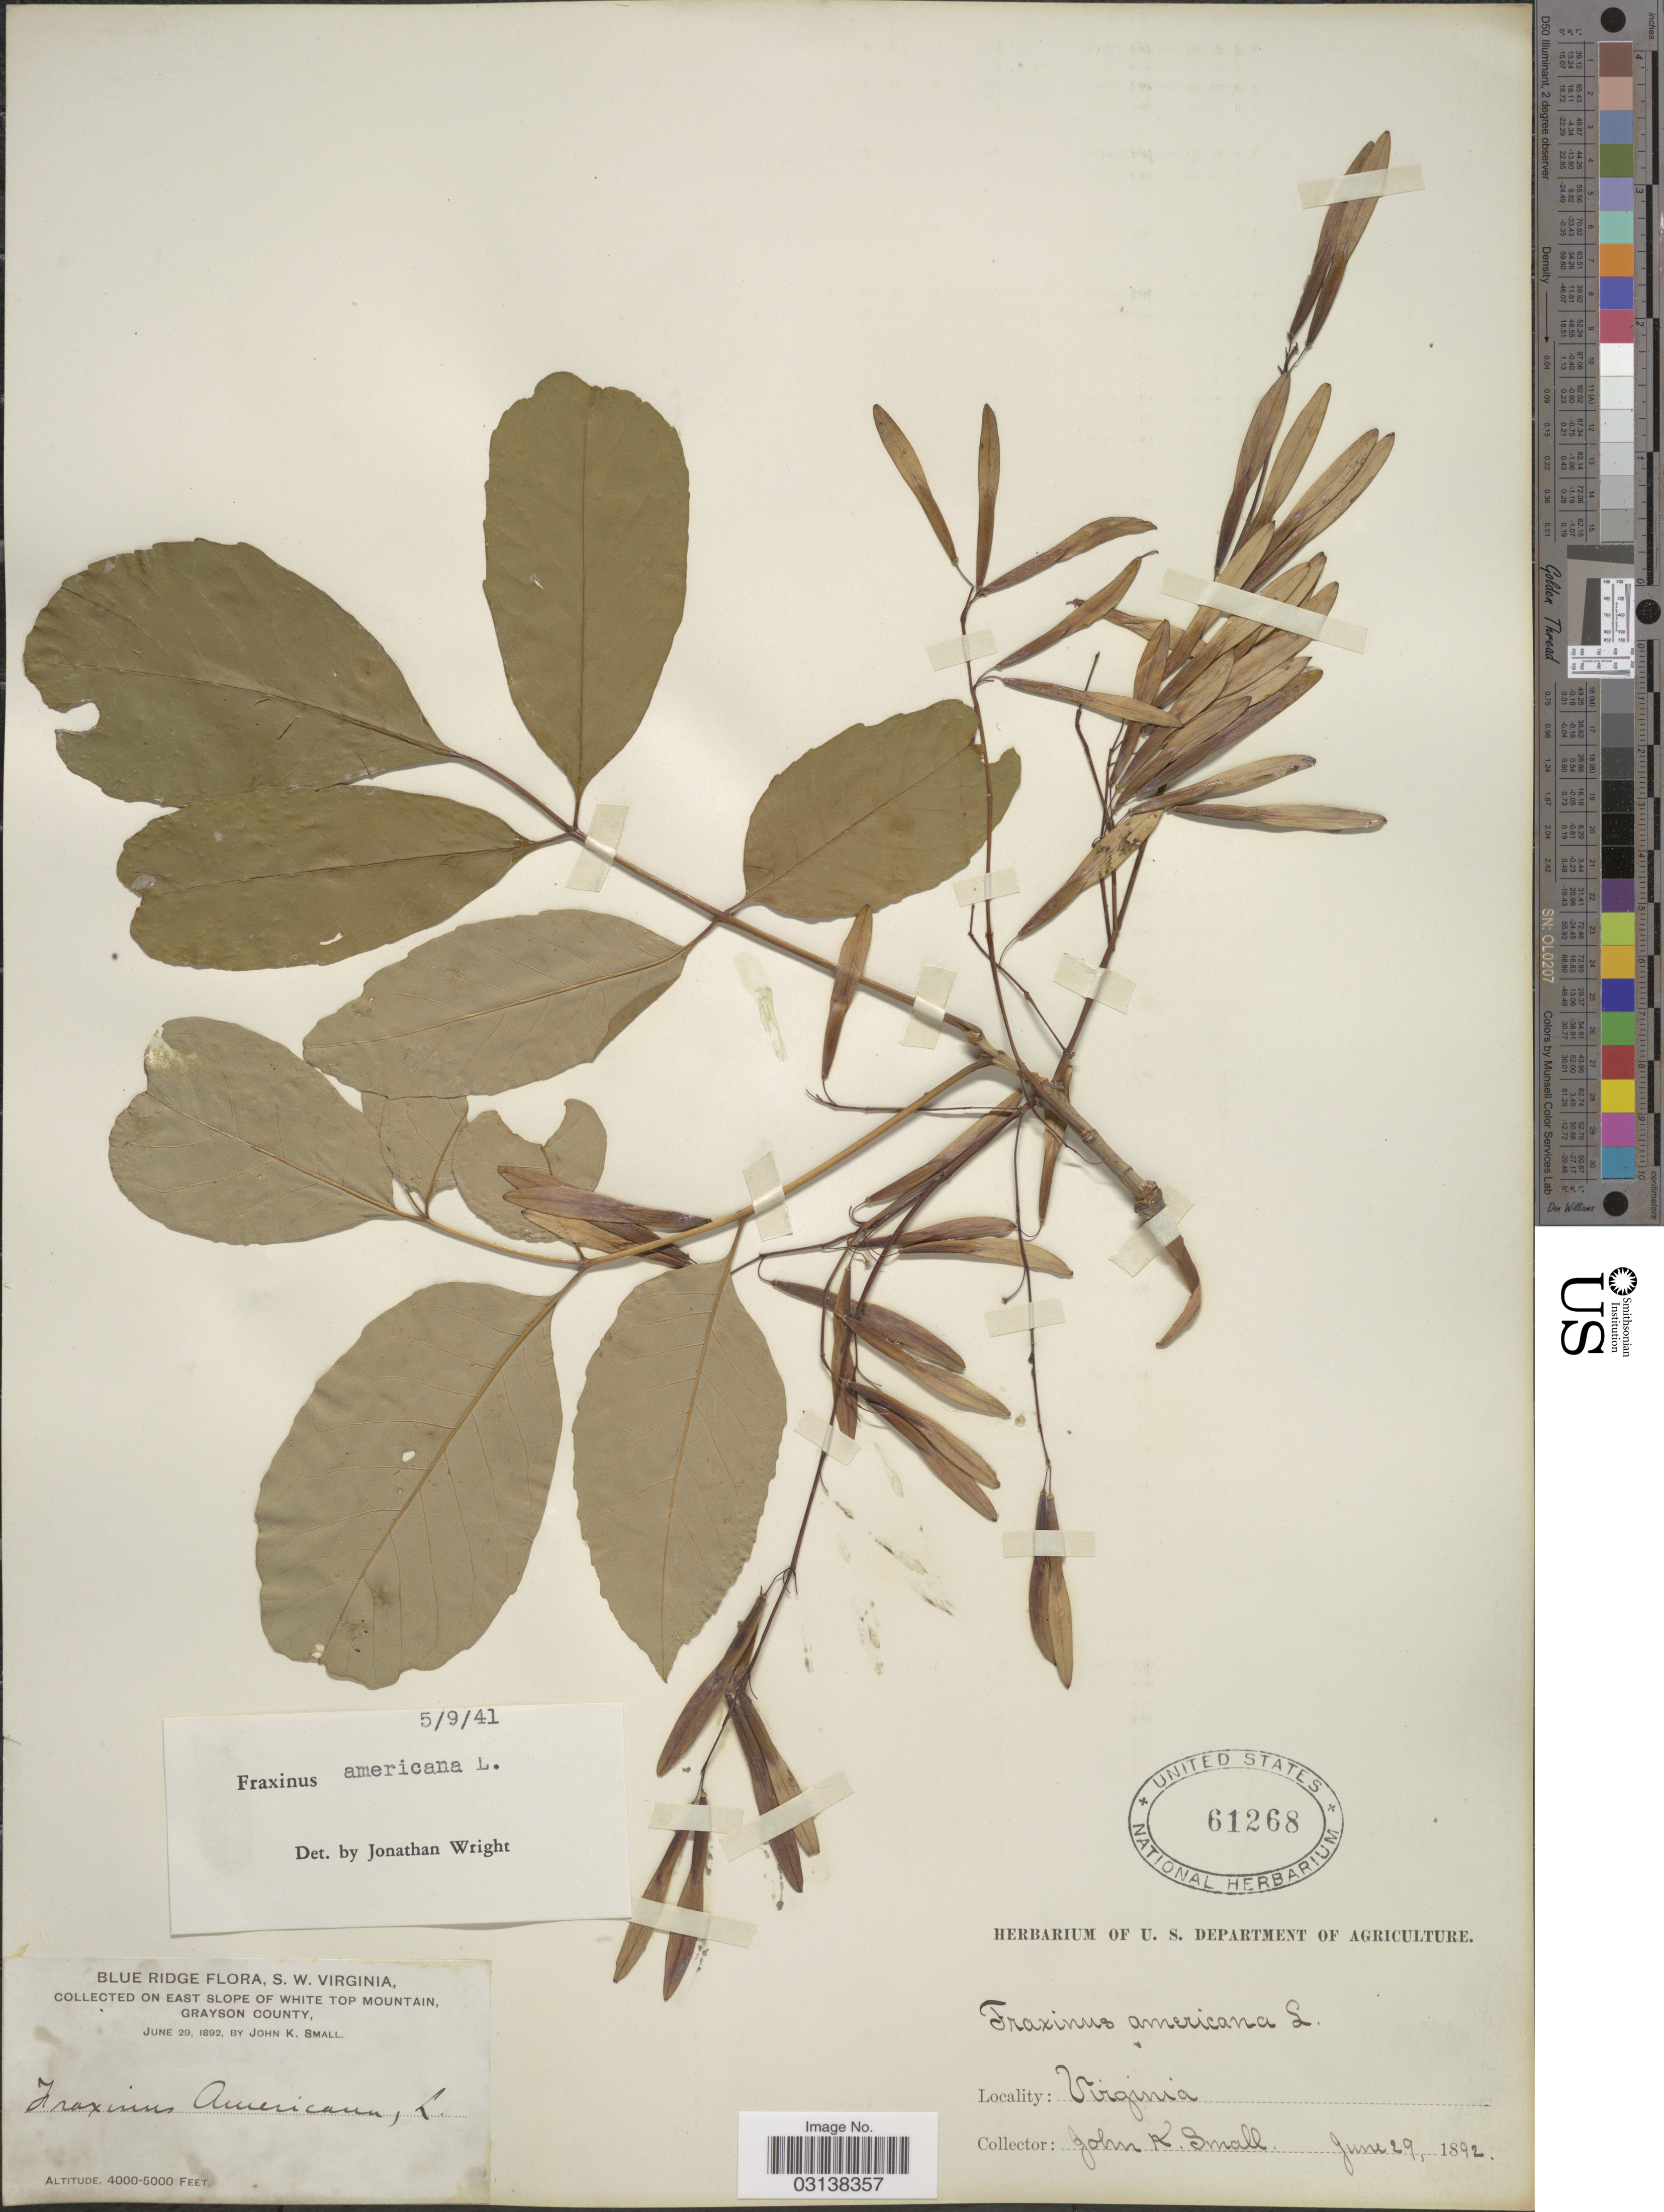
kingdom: Plantae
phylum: Tracheophyta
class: Magnoliopsida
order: Lamiales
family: Oleaceae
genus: Fraxinus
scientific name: Fraxinus americana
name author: L.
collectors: J. K. Small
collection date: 1892-06-29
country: United States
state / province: Virginia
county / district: Grayson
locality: Blue Ridge, S.W. Virginia, collected on east slope of White Top Mountain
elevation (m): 1219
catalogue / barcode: US 61268